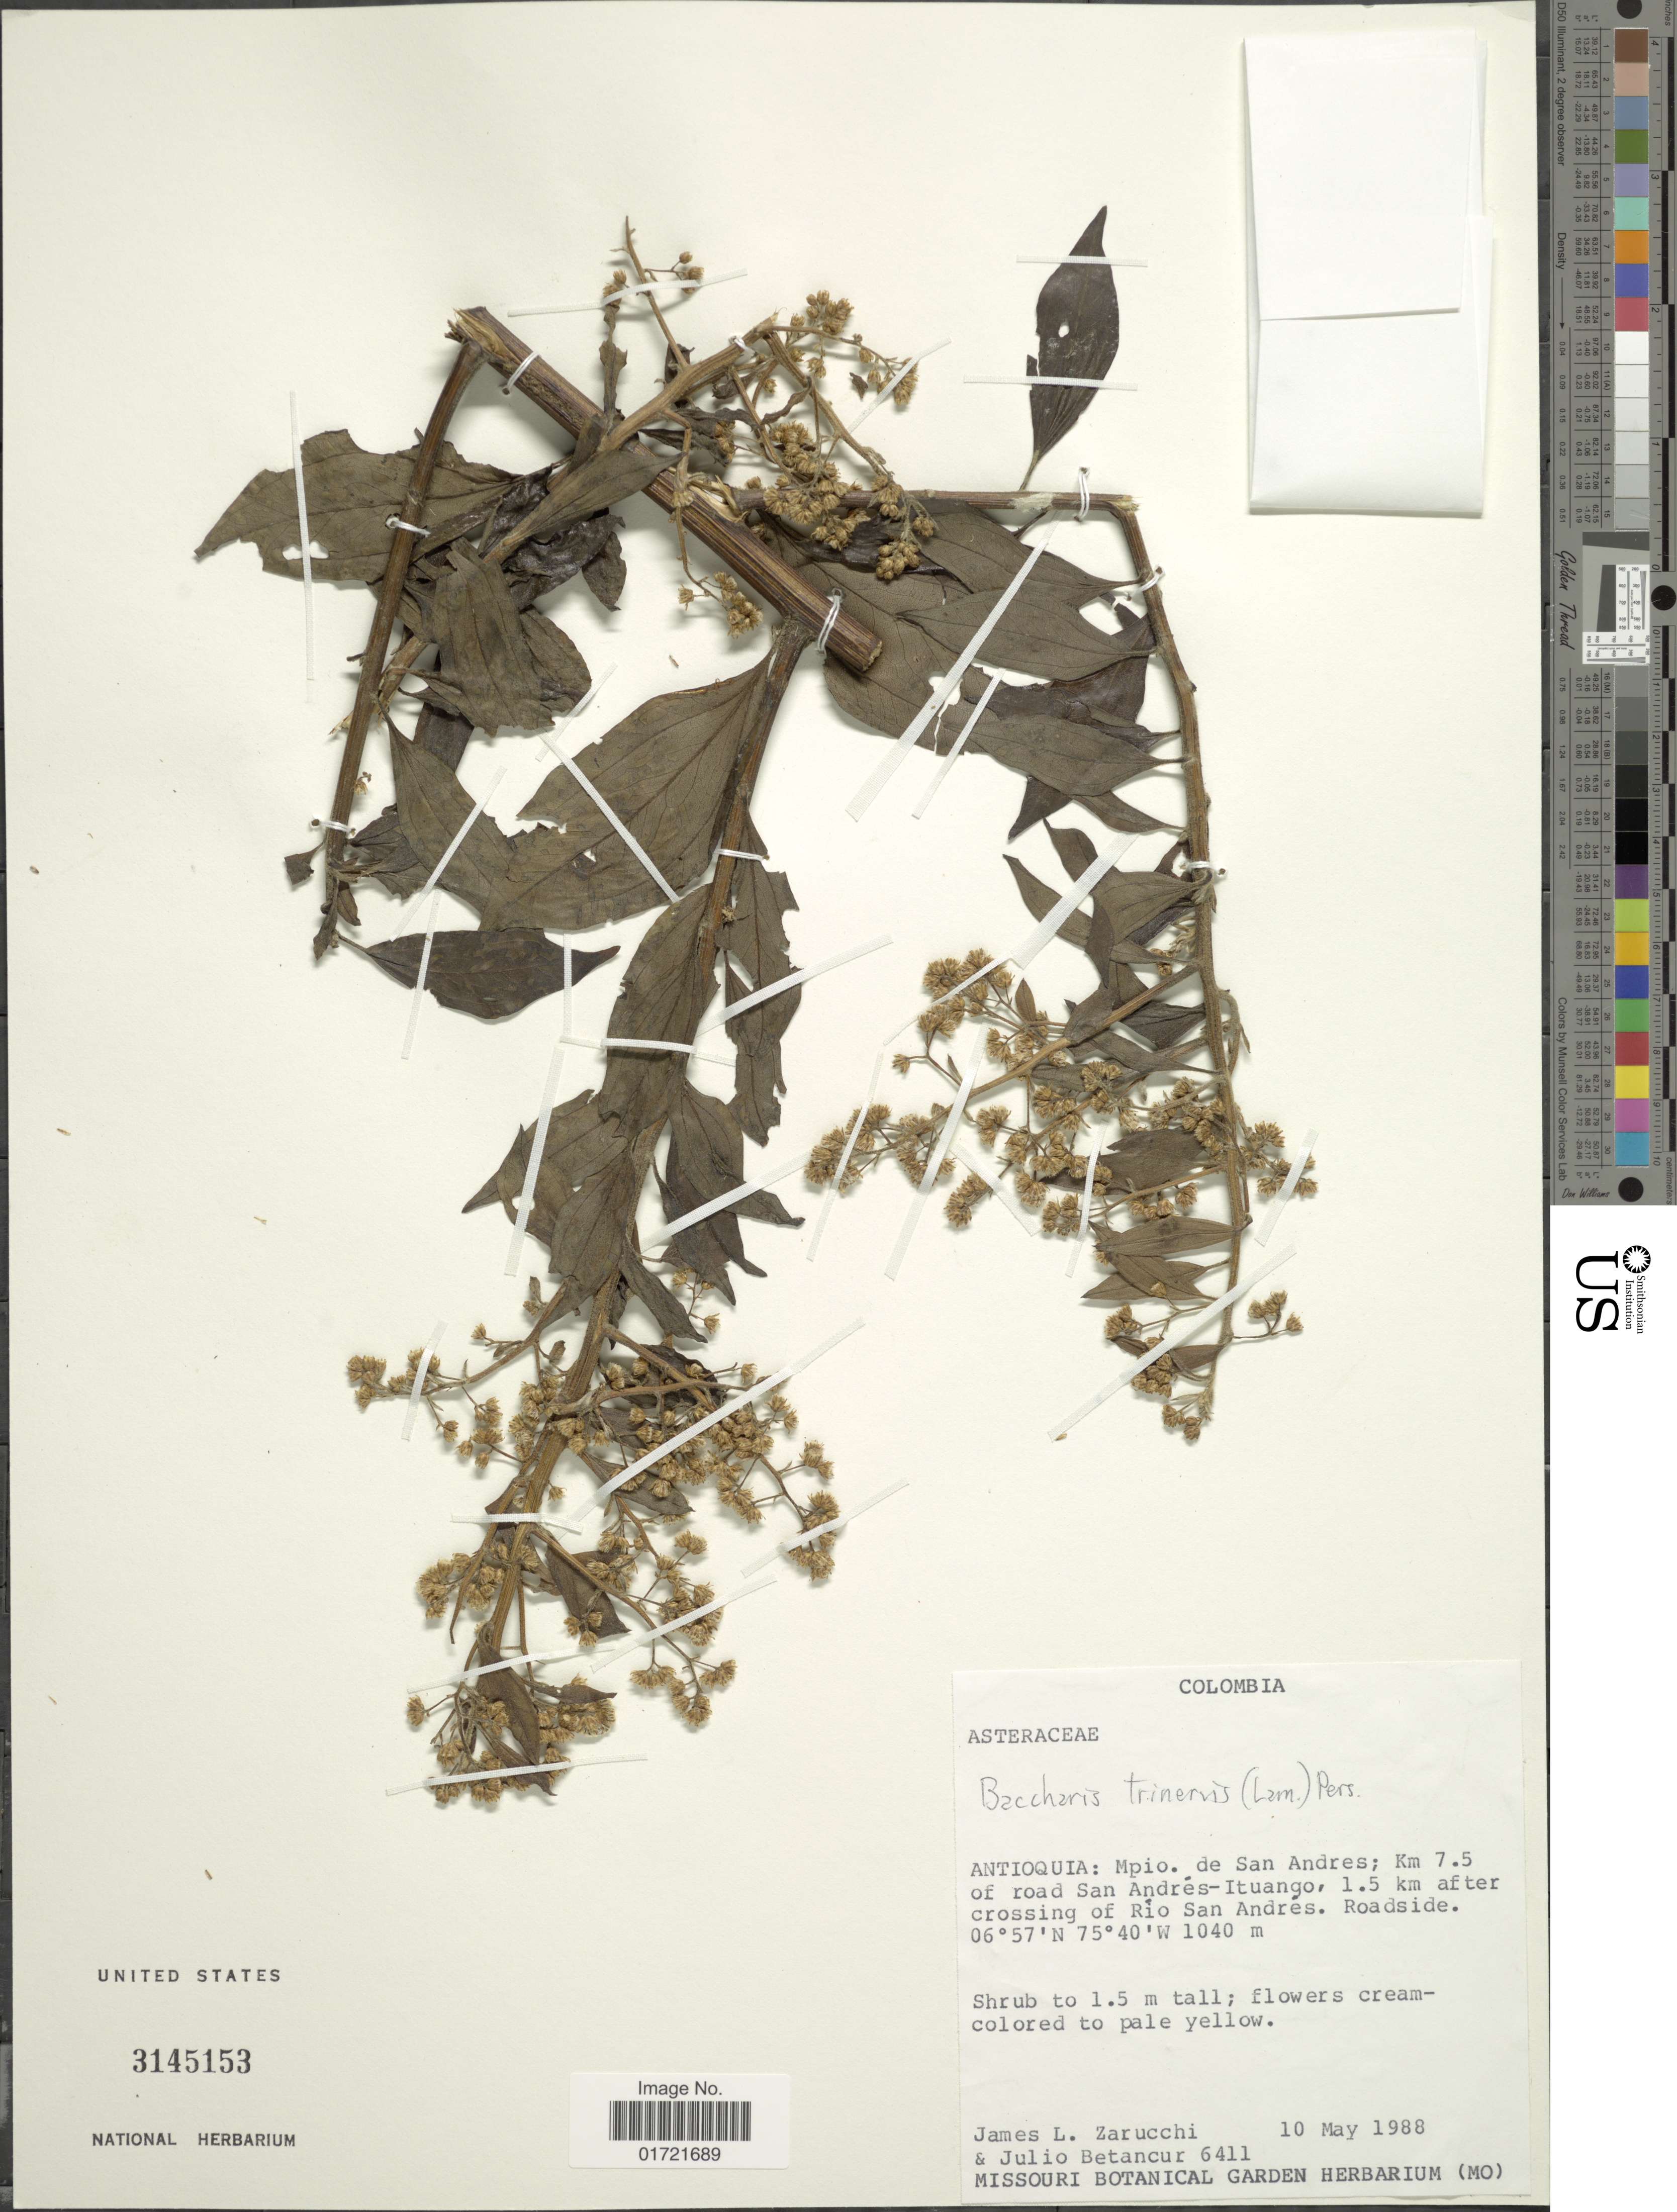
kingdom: Plantae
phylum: Tracheophyta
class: Magnoliopsida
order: Asterales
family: Asteraceae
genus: Baccharis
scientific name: Baccharis trinervis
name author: (Lam.) Pers.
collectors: J. L. Zarucchi & J. Betancur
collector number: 6411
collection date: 1988-05-10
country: Colombia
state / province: Antioquia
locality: Antioquia: Mpio. de San Andres; km. 7.5 of road San Andres-Ituango, 1.5 km after crossing of Rio San Andres, Roadside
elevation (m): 1040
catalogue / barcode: US 3145153